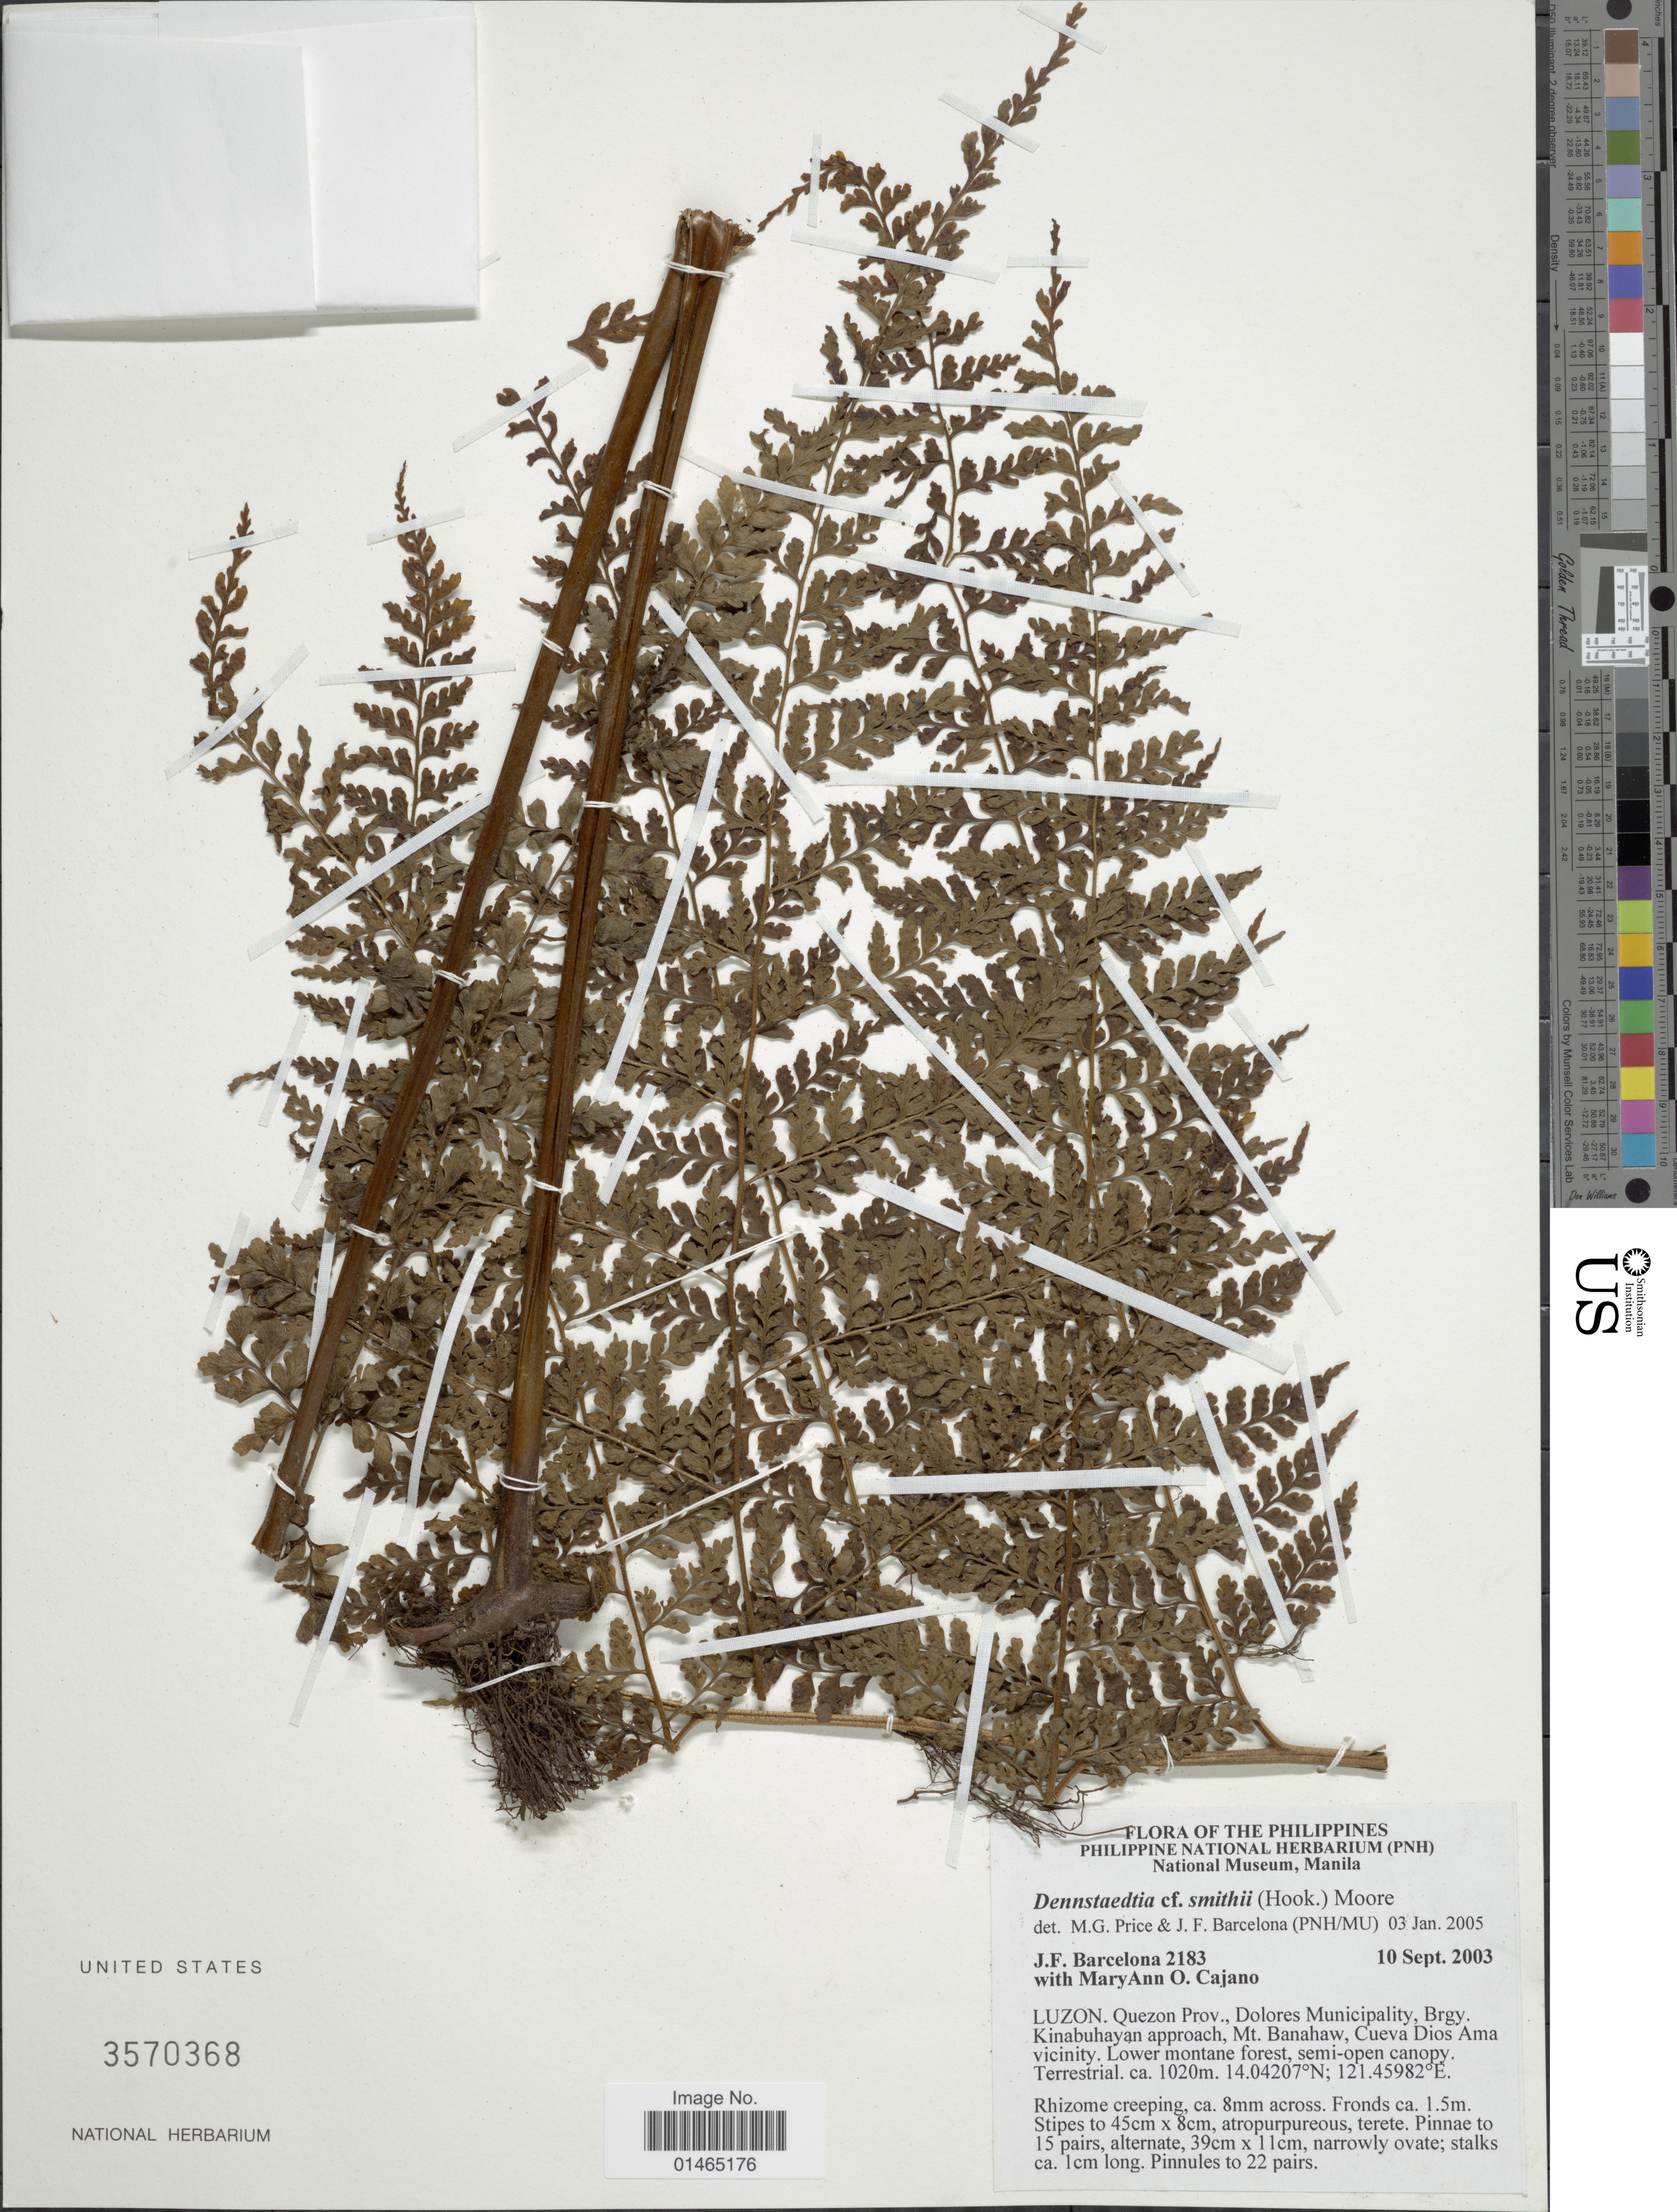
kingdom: Plantae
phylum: Tracheophyta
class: Polypodiopsida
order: Polypodiales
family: Dennstaedtiaceae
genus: Dennstaedtia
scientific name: Dennstaedtia smithii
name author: (Hook.) T. Moore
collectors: J. F. Barcelona & M. Cajano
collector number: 2183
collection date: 2003-09-10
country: Philippines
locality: Luzon. Quezon Prov., Dolores Municipality, Brgy. Kinabuhayan approach, Mt. Banahaw, Cueva Dios Ama vicinity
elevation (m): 1020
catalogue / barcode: US 3570368